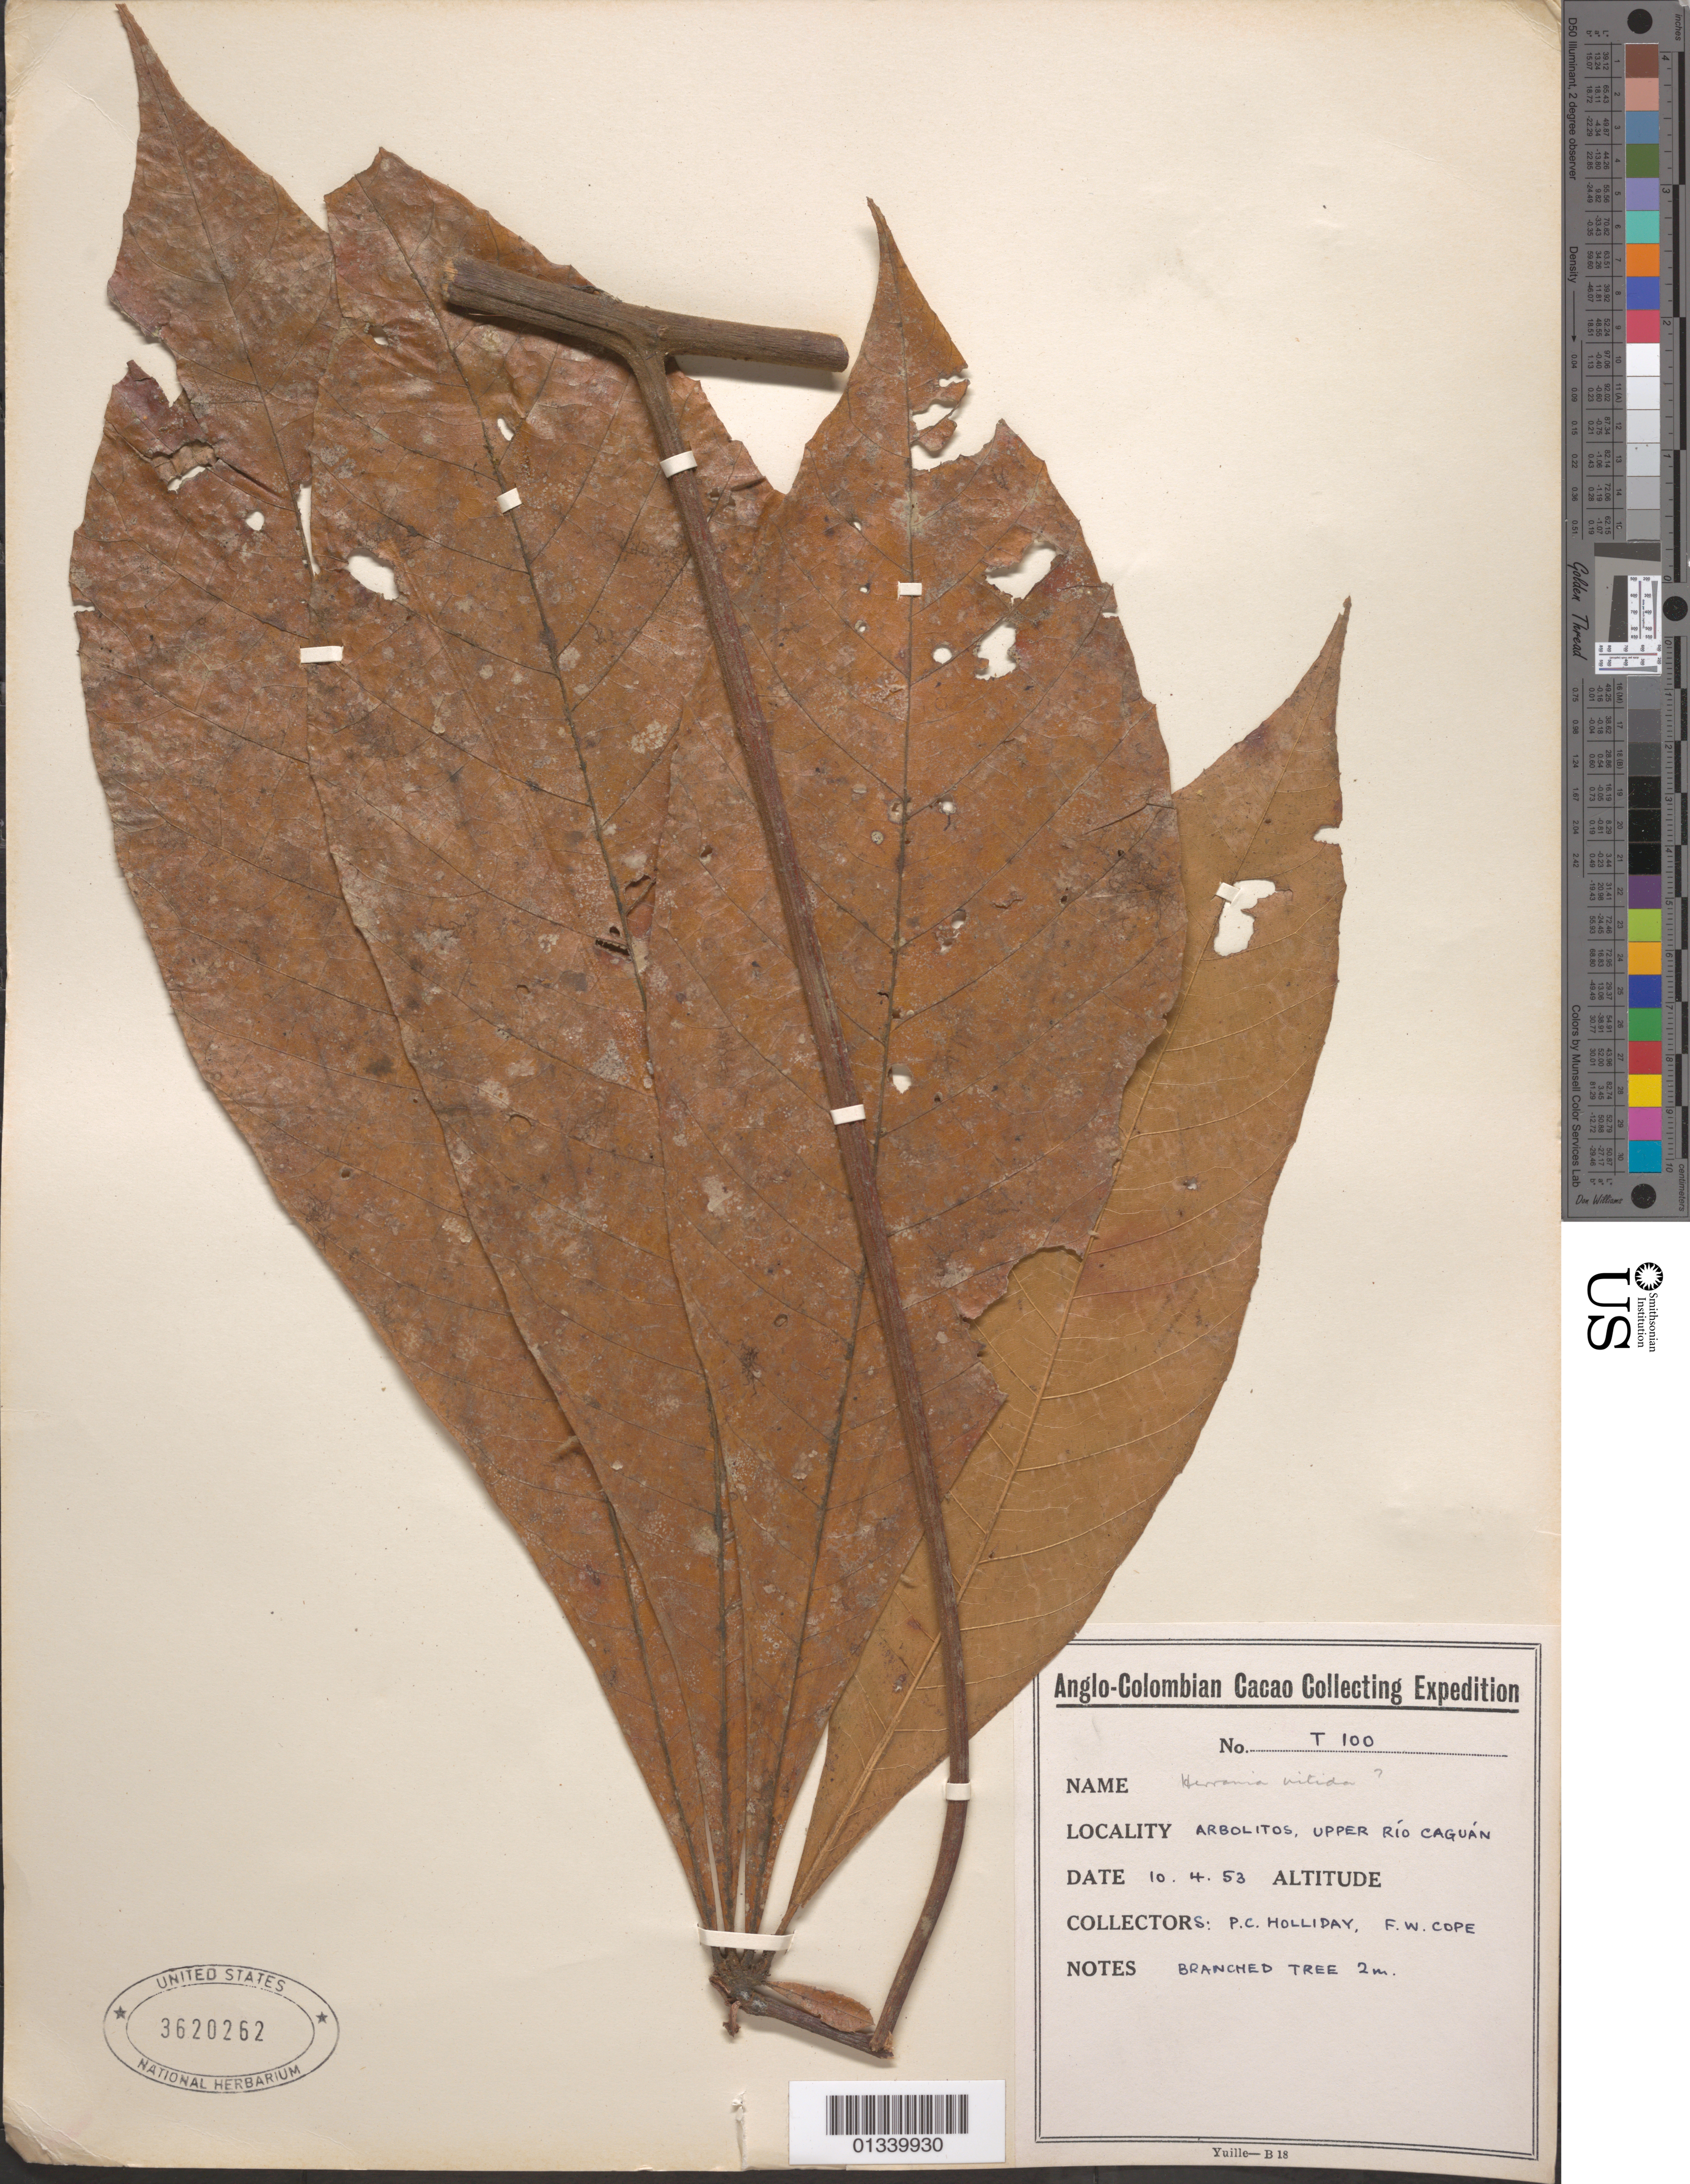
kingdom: Plantae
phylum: Tracheophyta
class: Magnoliopsida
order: Malvales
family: Malvaceae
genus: Herrania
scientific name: Herrania nitida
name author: (Poepp.) R.E. Schult.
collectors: P. C. Holliday & F. Cope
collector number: T-100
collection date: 1953-04-10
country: Colombia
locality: Arbolitos, upper Rio Caguan.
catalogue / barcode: US 3620262